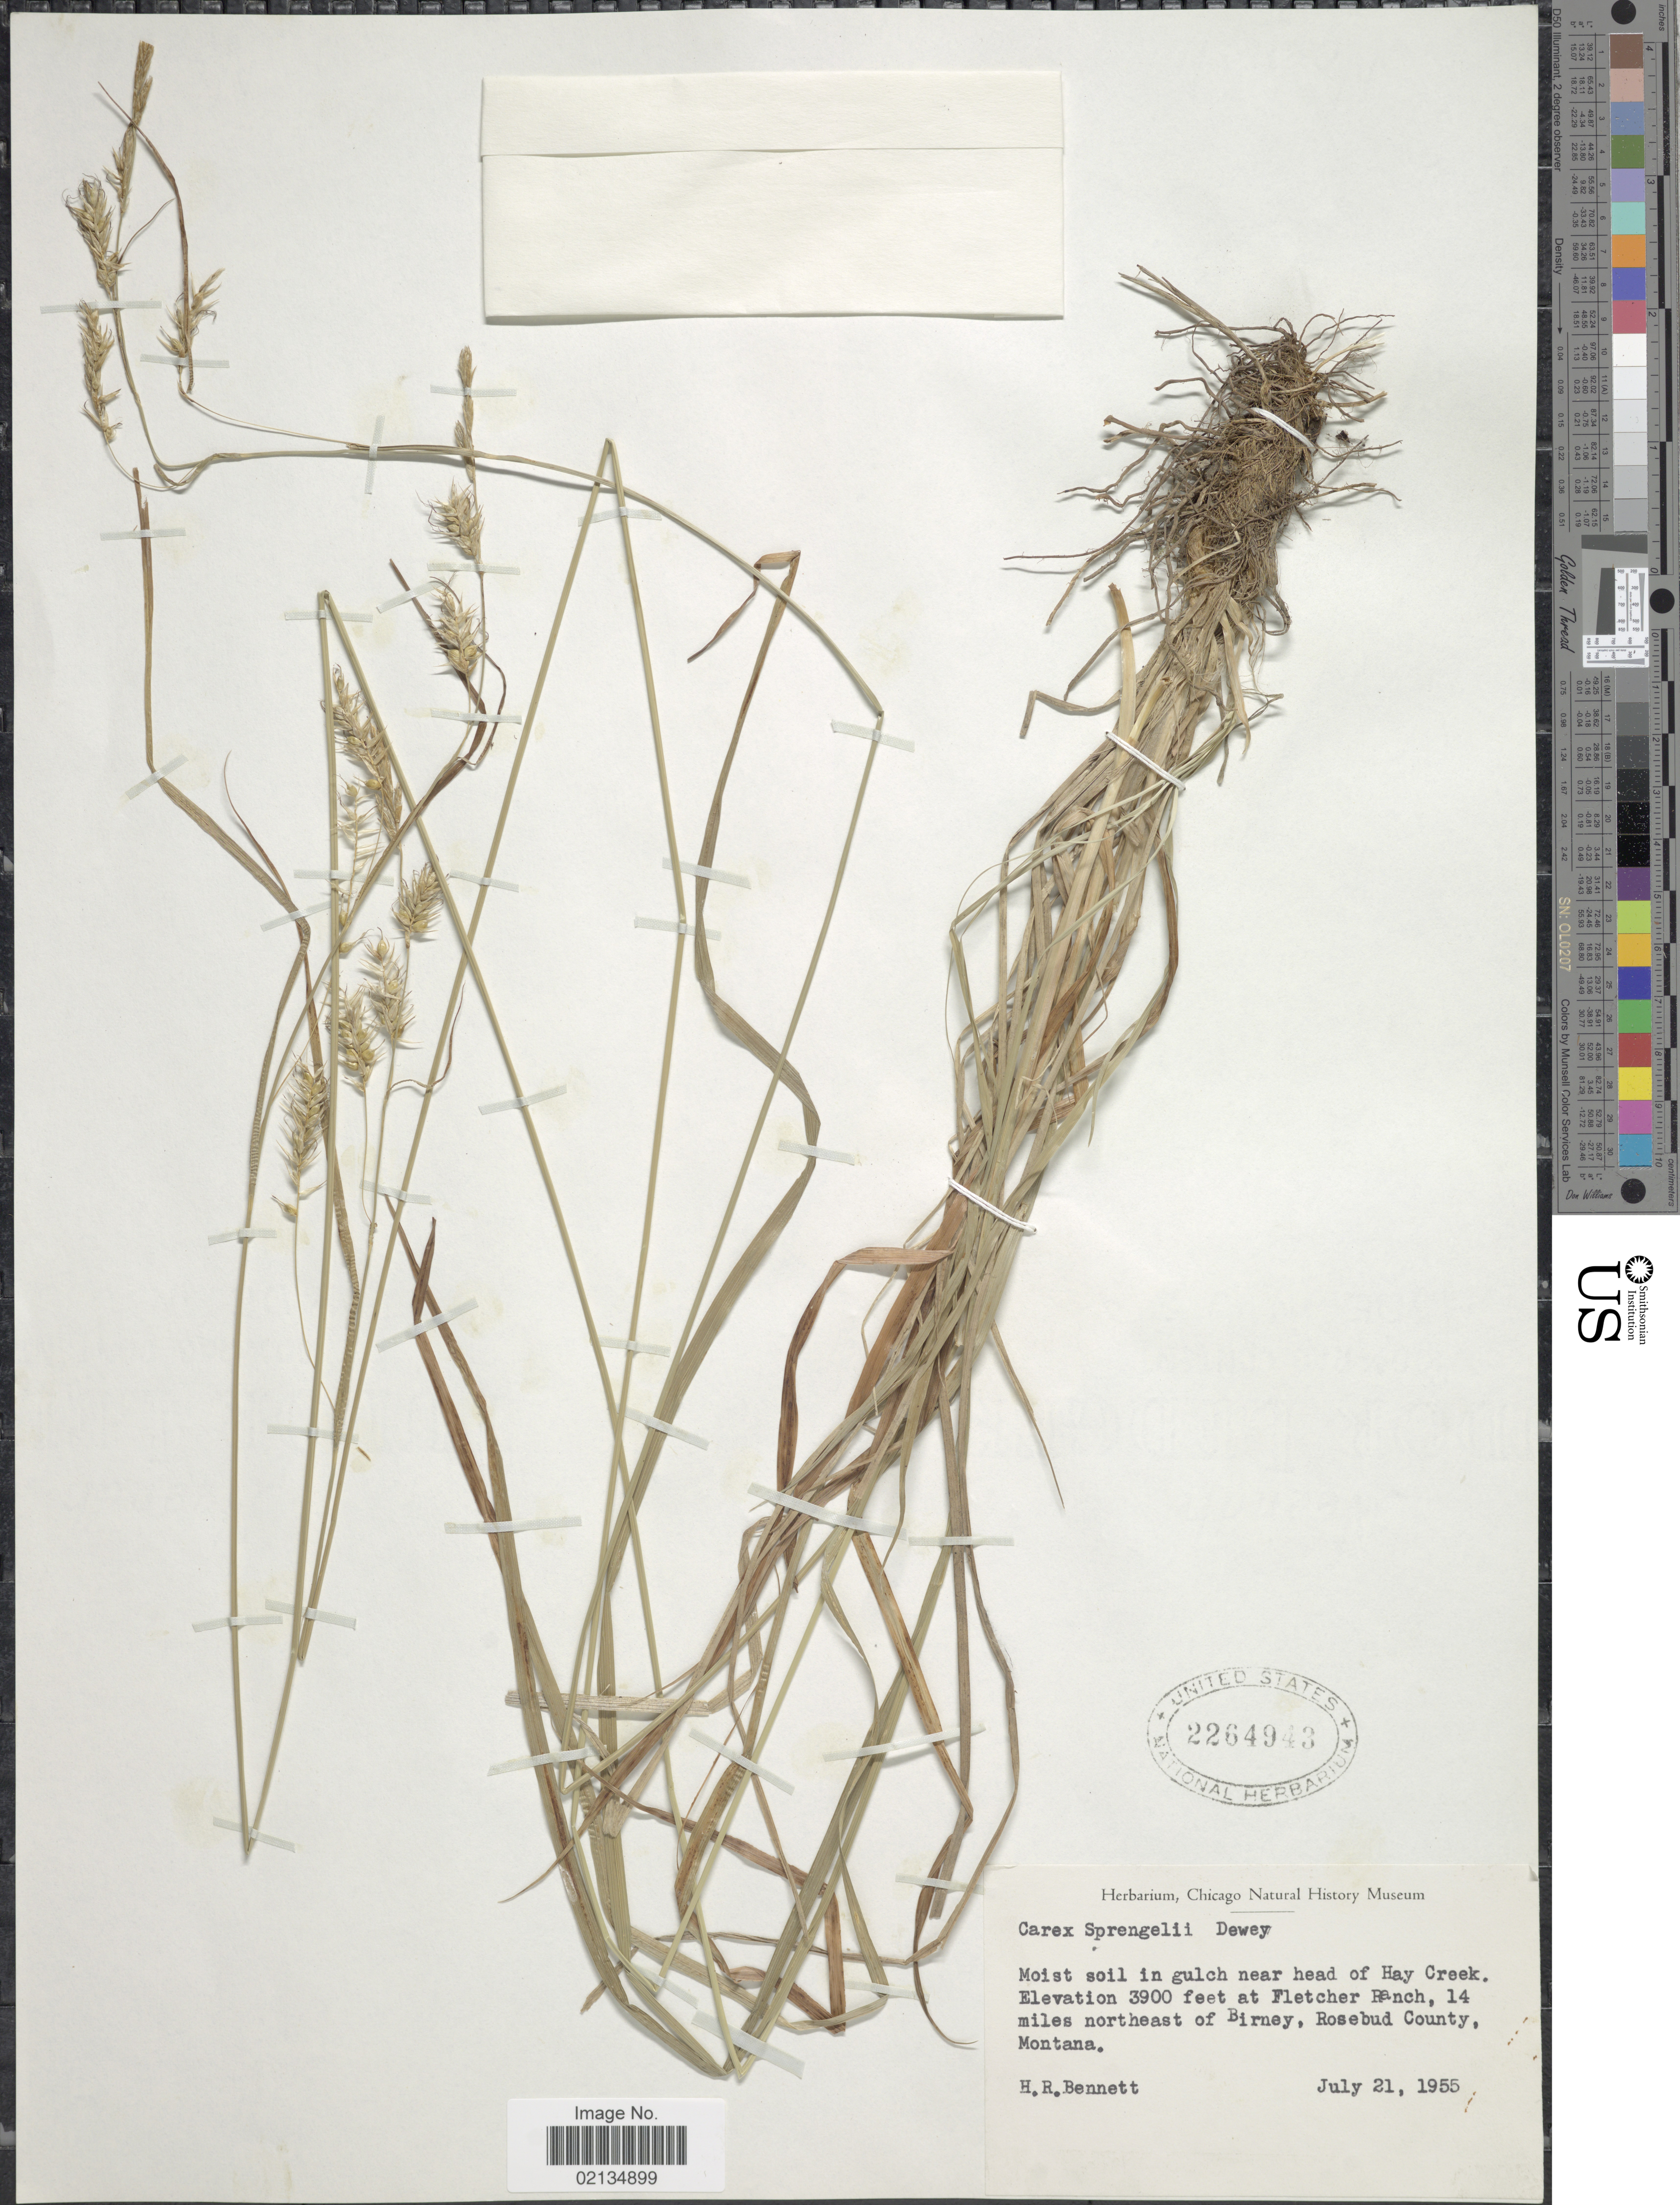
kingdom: Plantae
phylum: Tracheophyta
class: Liliopsida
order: Poales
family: Cyperaceae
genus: Carex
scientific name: Carex sprengelii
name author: Dewey ex Spreng.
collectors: H. R. Bennett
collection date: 1955-07-21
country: United States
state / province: Montana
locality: Moist soil in gulch near head of Hay Creek. At Fletcher Ranch, 14 miles northeast of Birney, Rosebud County, Montana.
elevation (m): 1189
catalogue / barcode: US 2264943